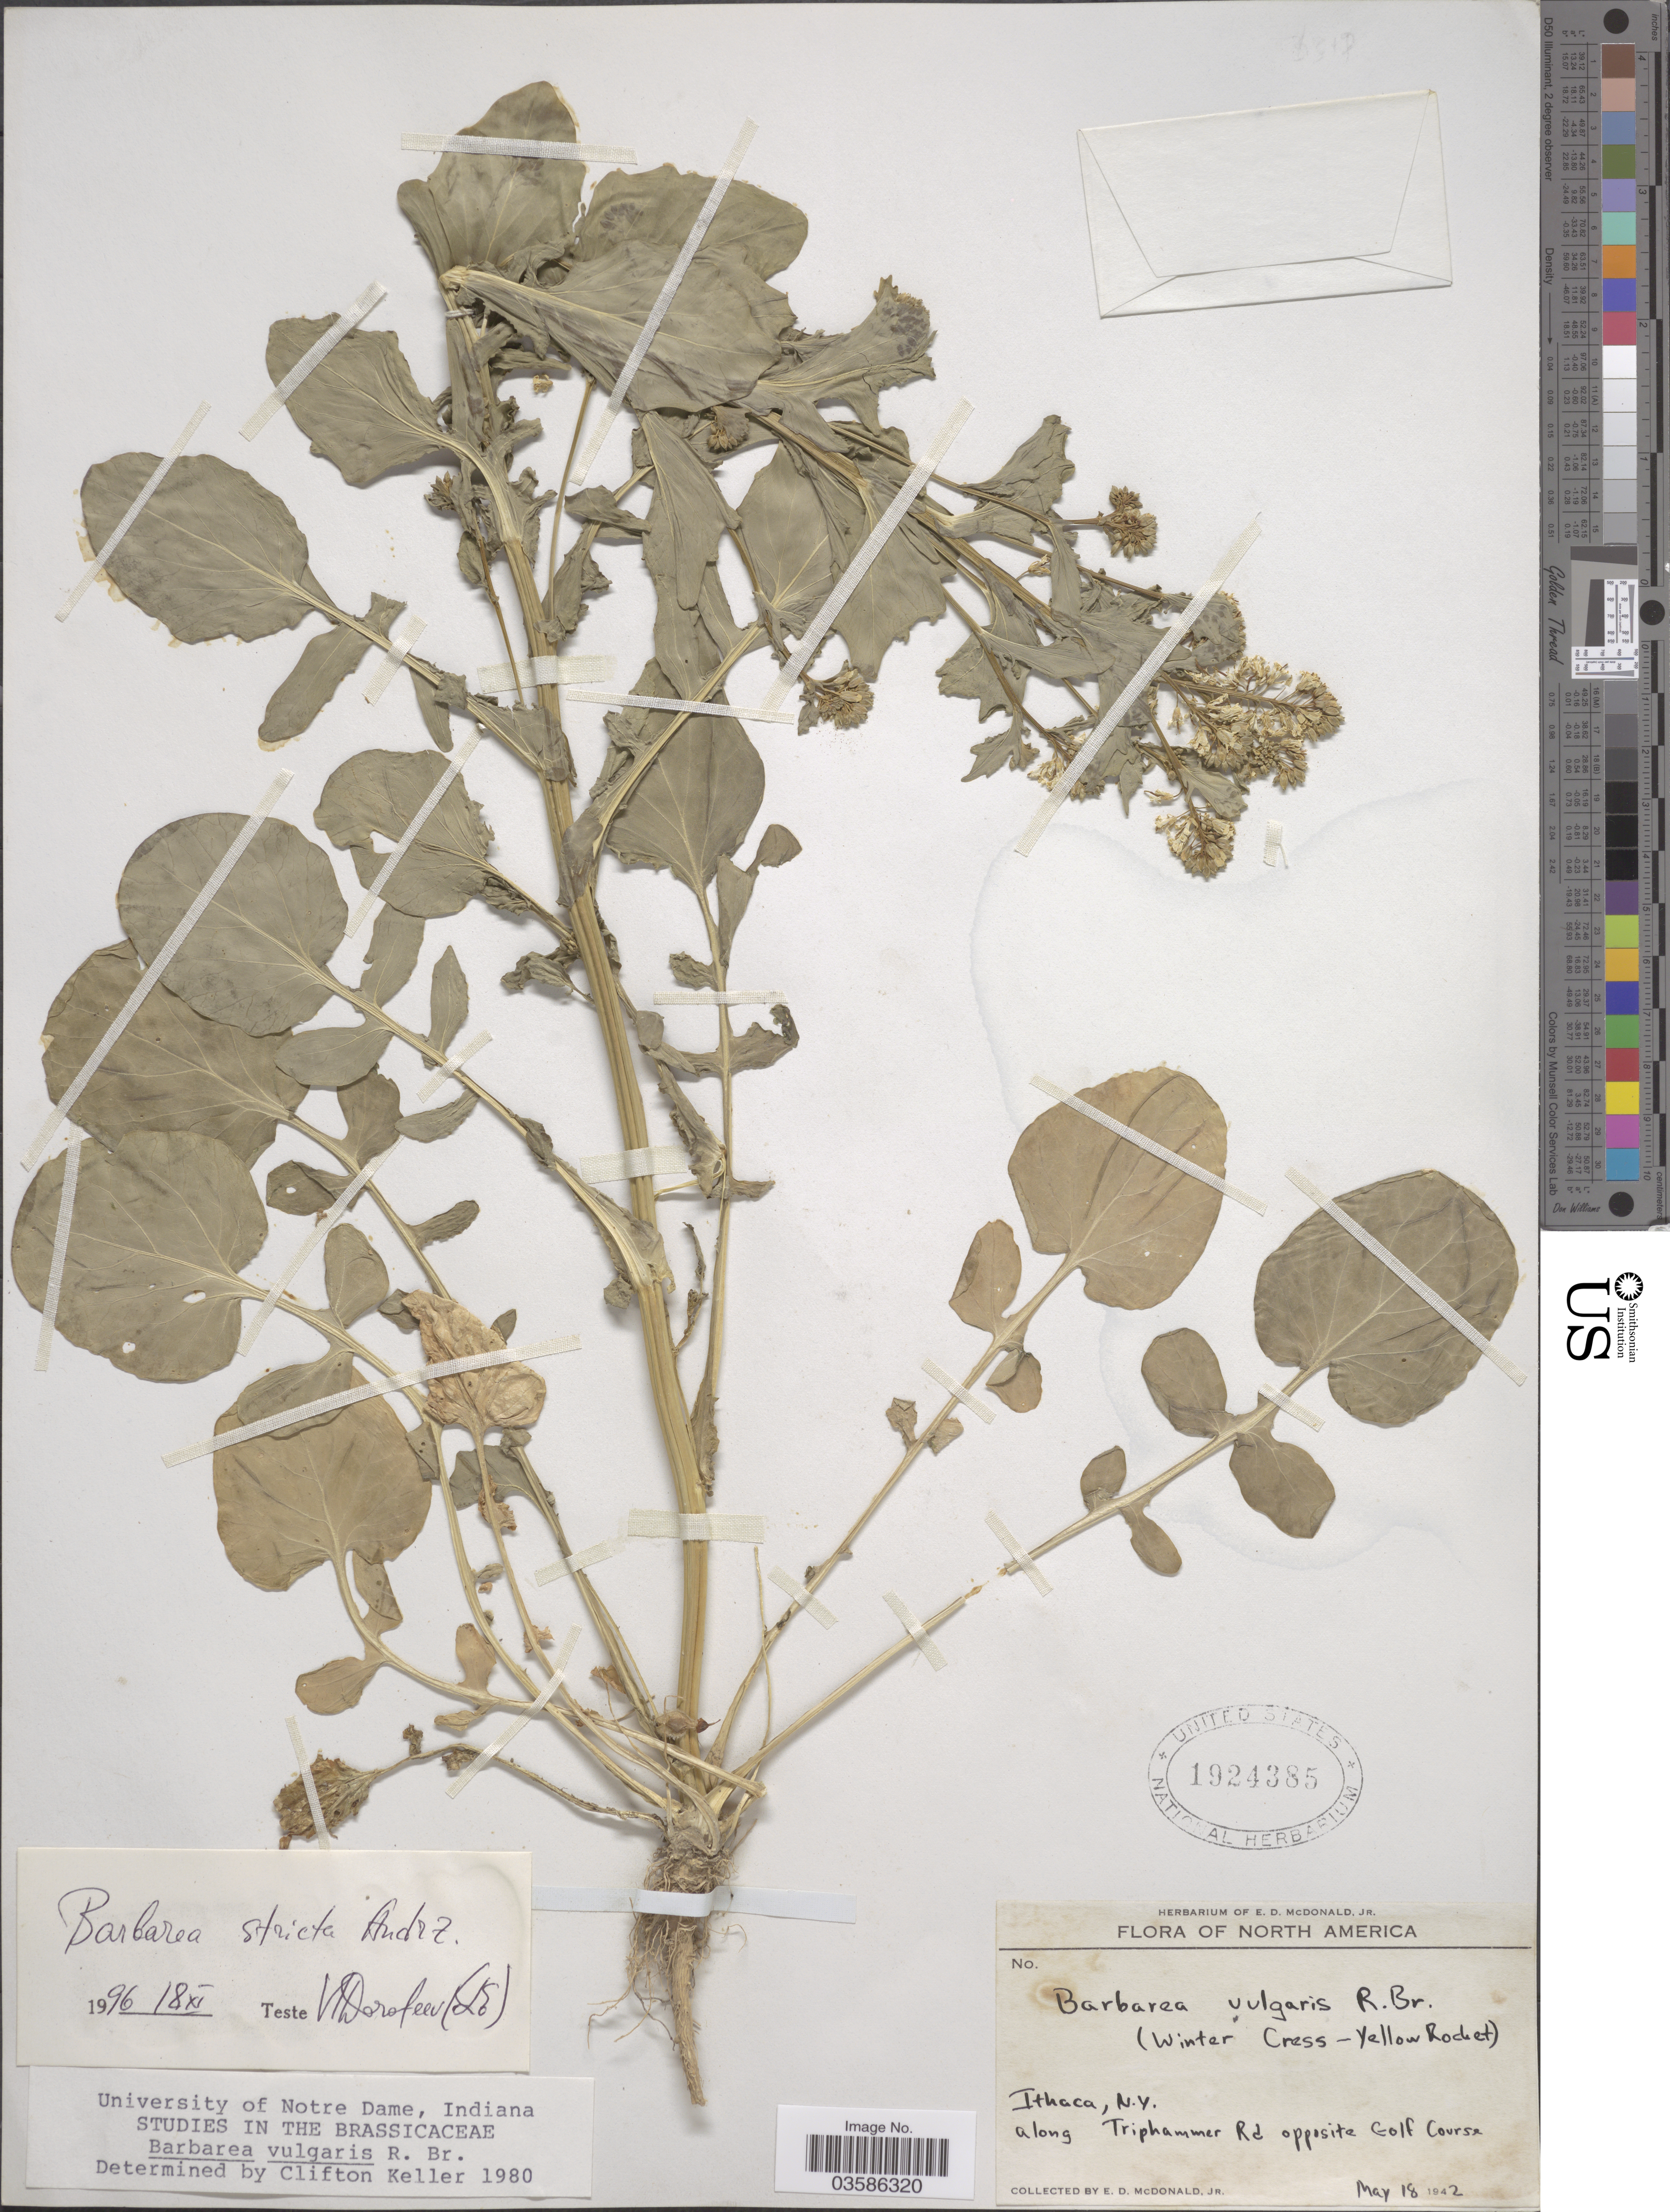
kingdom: Plantae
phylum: Tracheophyta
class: Magnoliopsida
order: Brassicales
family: Brassicaceae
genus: Barbarea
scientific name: Barbarea stricta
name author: Andrz.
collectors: E. D. McDonald Jr.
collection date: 1942-05-18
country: United States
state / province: New York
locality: Ithaca. Along Triphammer Rd opposite Golf Course.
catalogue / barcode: US 1924385